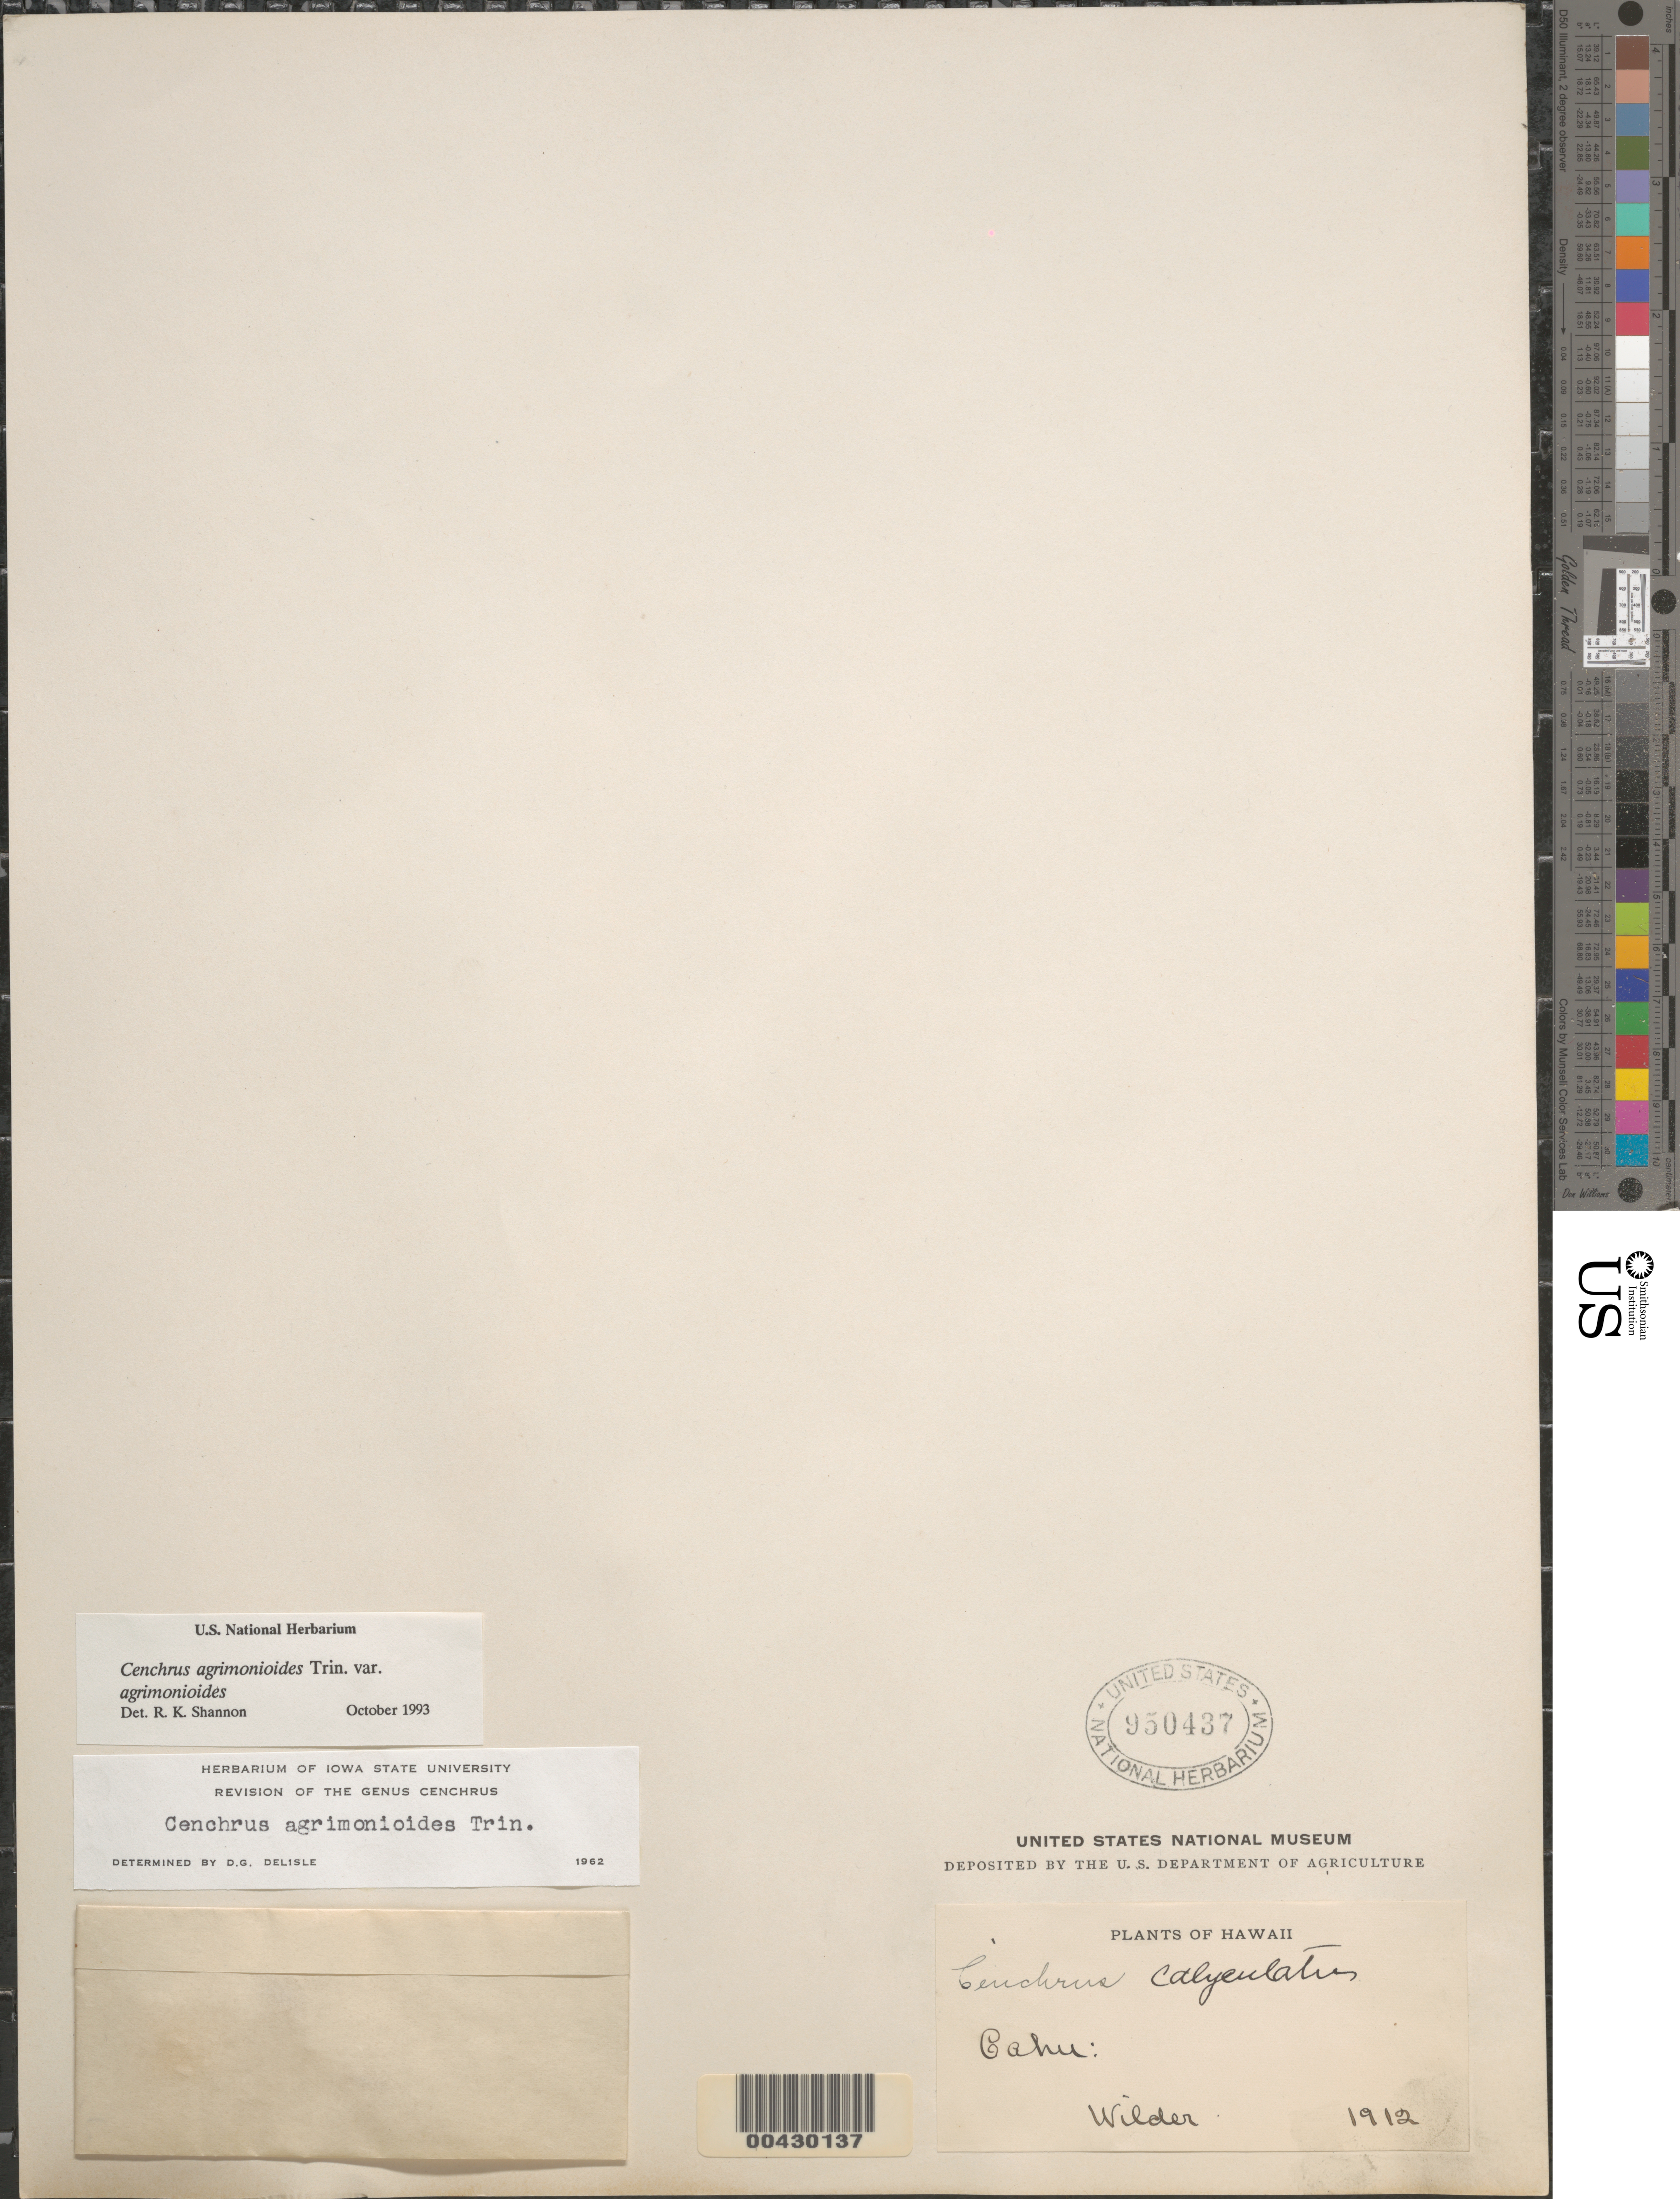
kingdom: Plantae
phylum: Tracheophyta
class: Liliopsida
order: Poales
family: Poaceae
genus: Cenchrus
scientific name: Cenchrus agrimonioides var. agrimonioides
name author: Trin.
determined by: Shannon, R. K., (UNITED STATES)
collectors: -. Wilder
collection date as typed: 1912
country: United States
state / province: Hawaii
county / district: Honolulu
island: Oahu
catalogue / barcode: US 950437